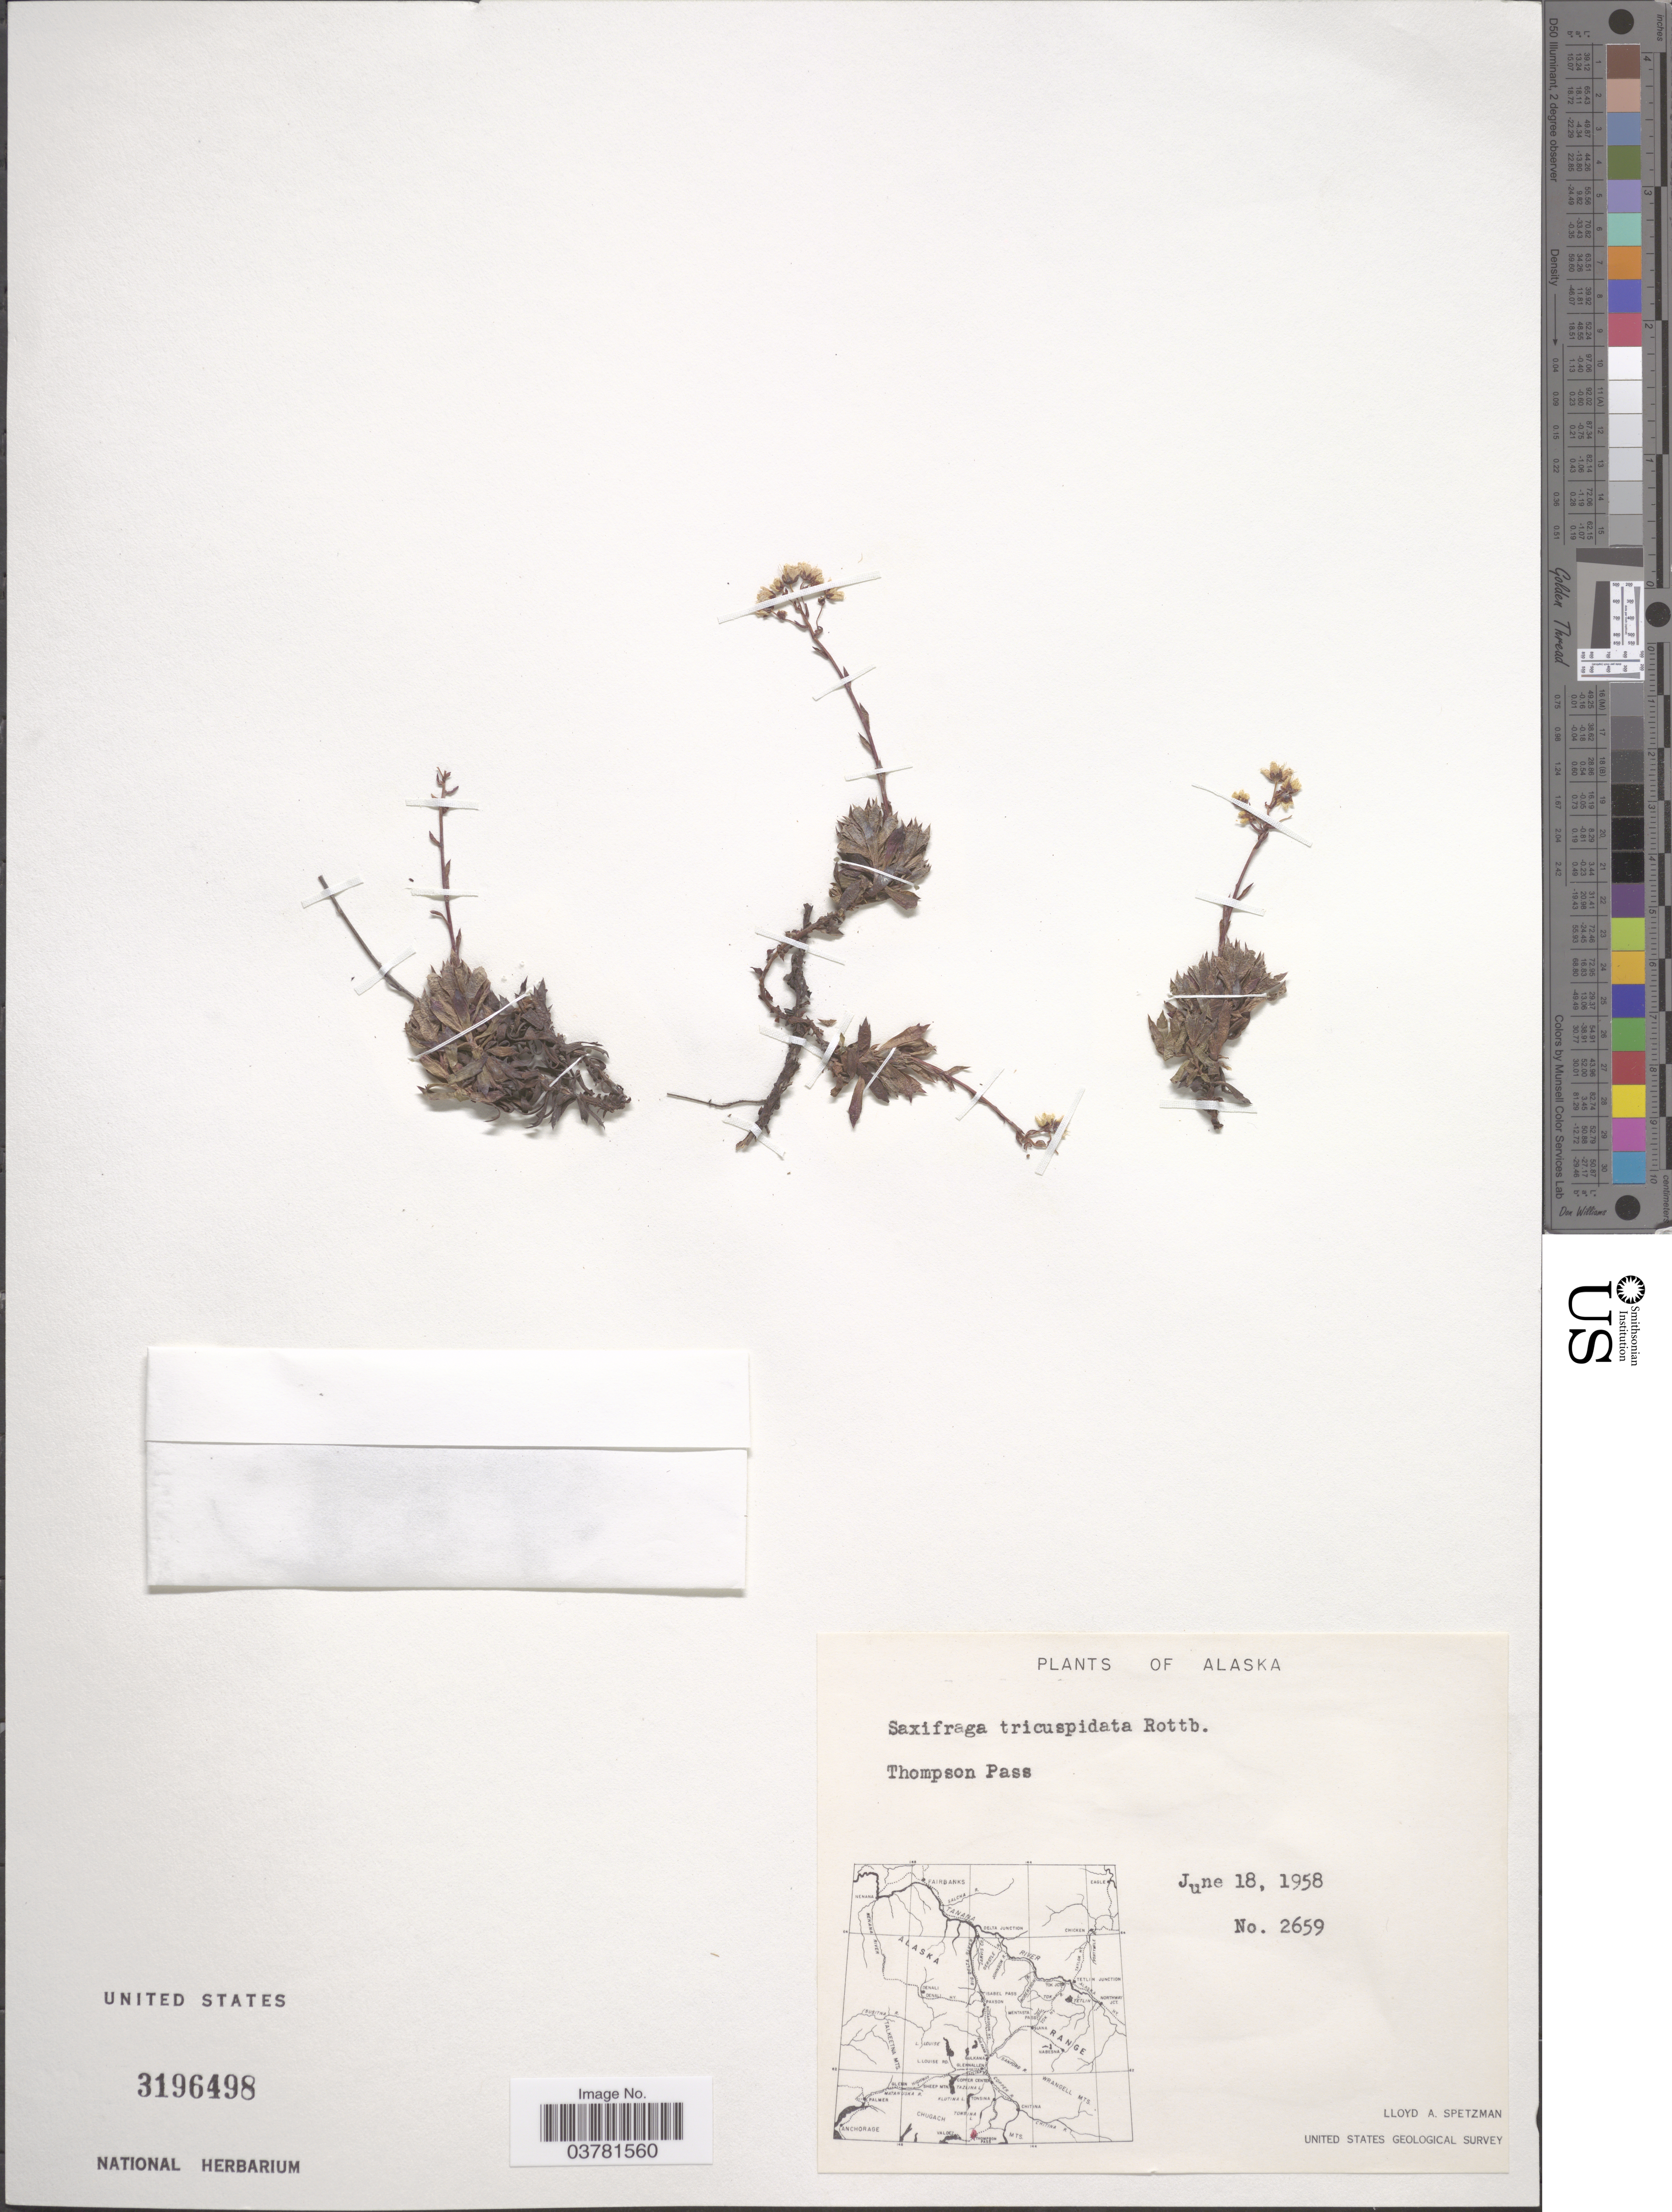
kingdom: Plantae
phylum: Tracheophyta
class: Magnoliopsida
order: Saxifragales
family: Saxifragaceae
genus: Saxifraga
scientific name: Saxifraga tricuspidata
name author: Rottb.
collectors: L. Spetzman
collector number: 2659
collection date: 1958-06-18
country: United States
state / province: Alaska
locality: Thompson Pass. United States Geological Survey.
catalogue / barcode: US 3196498